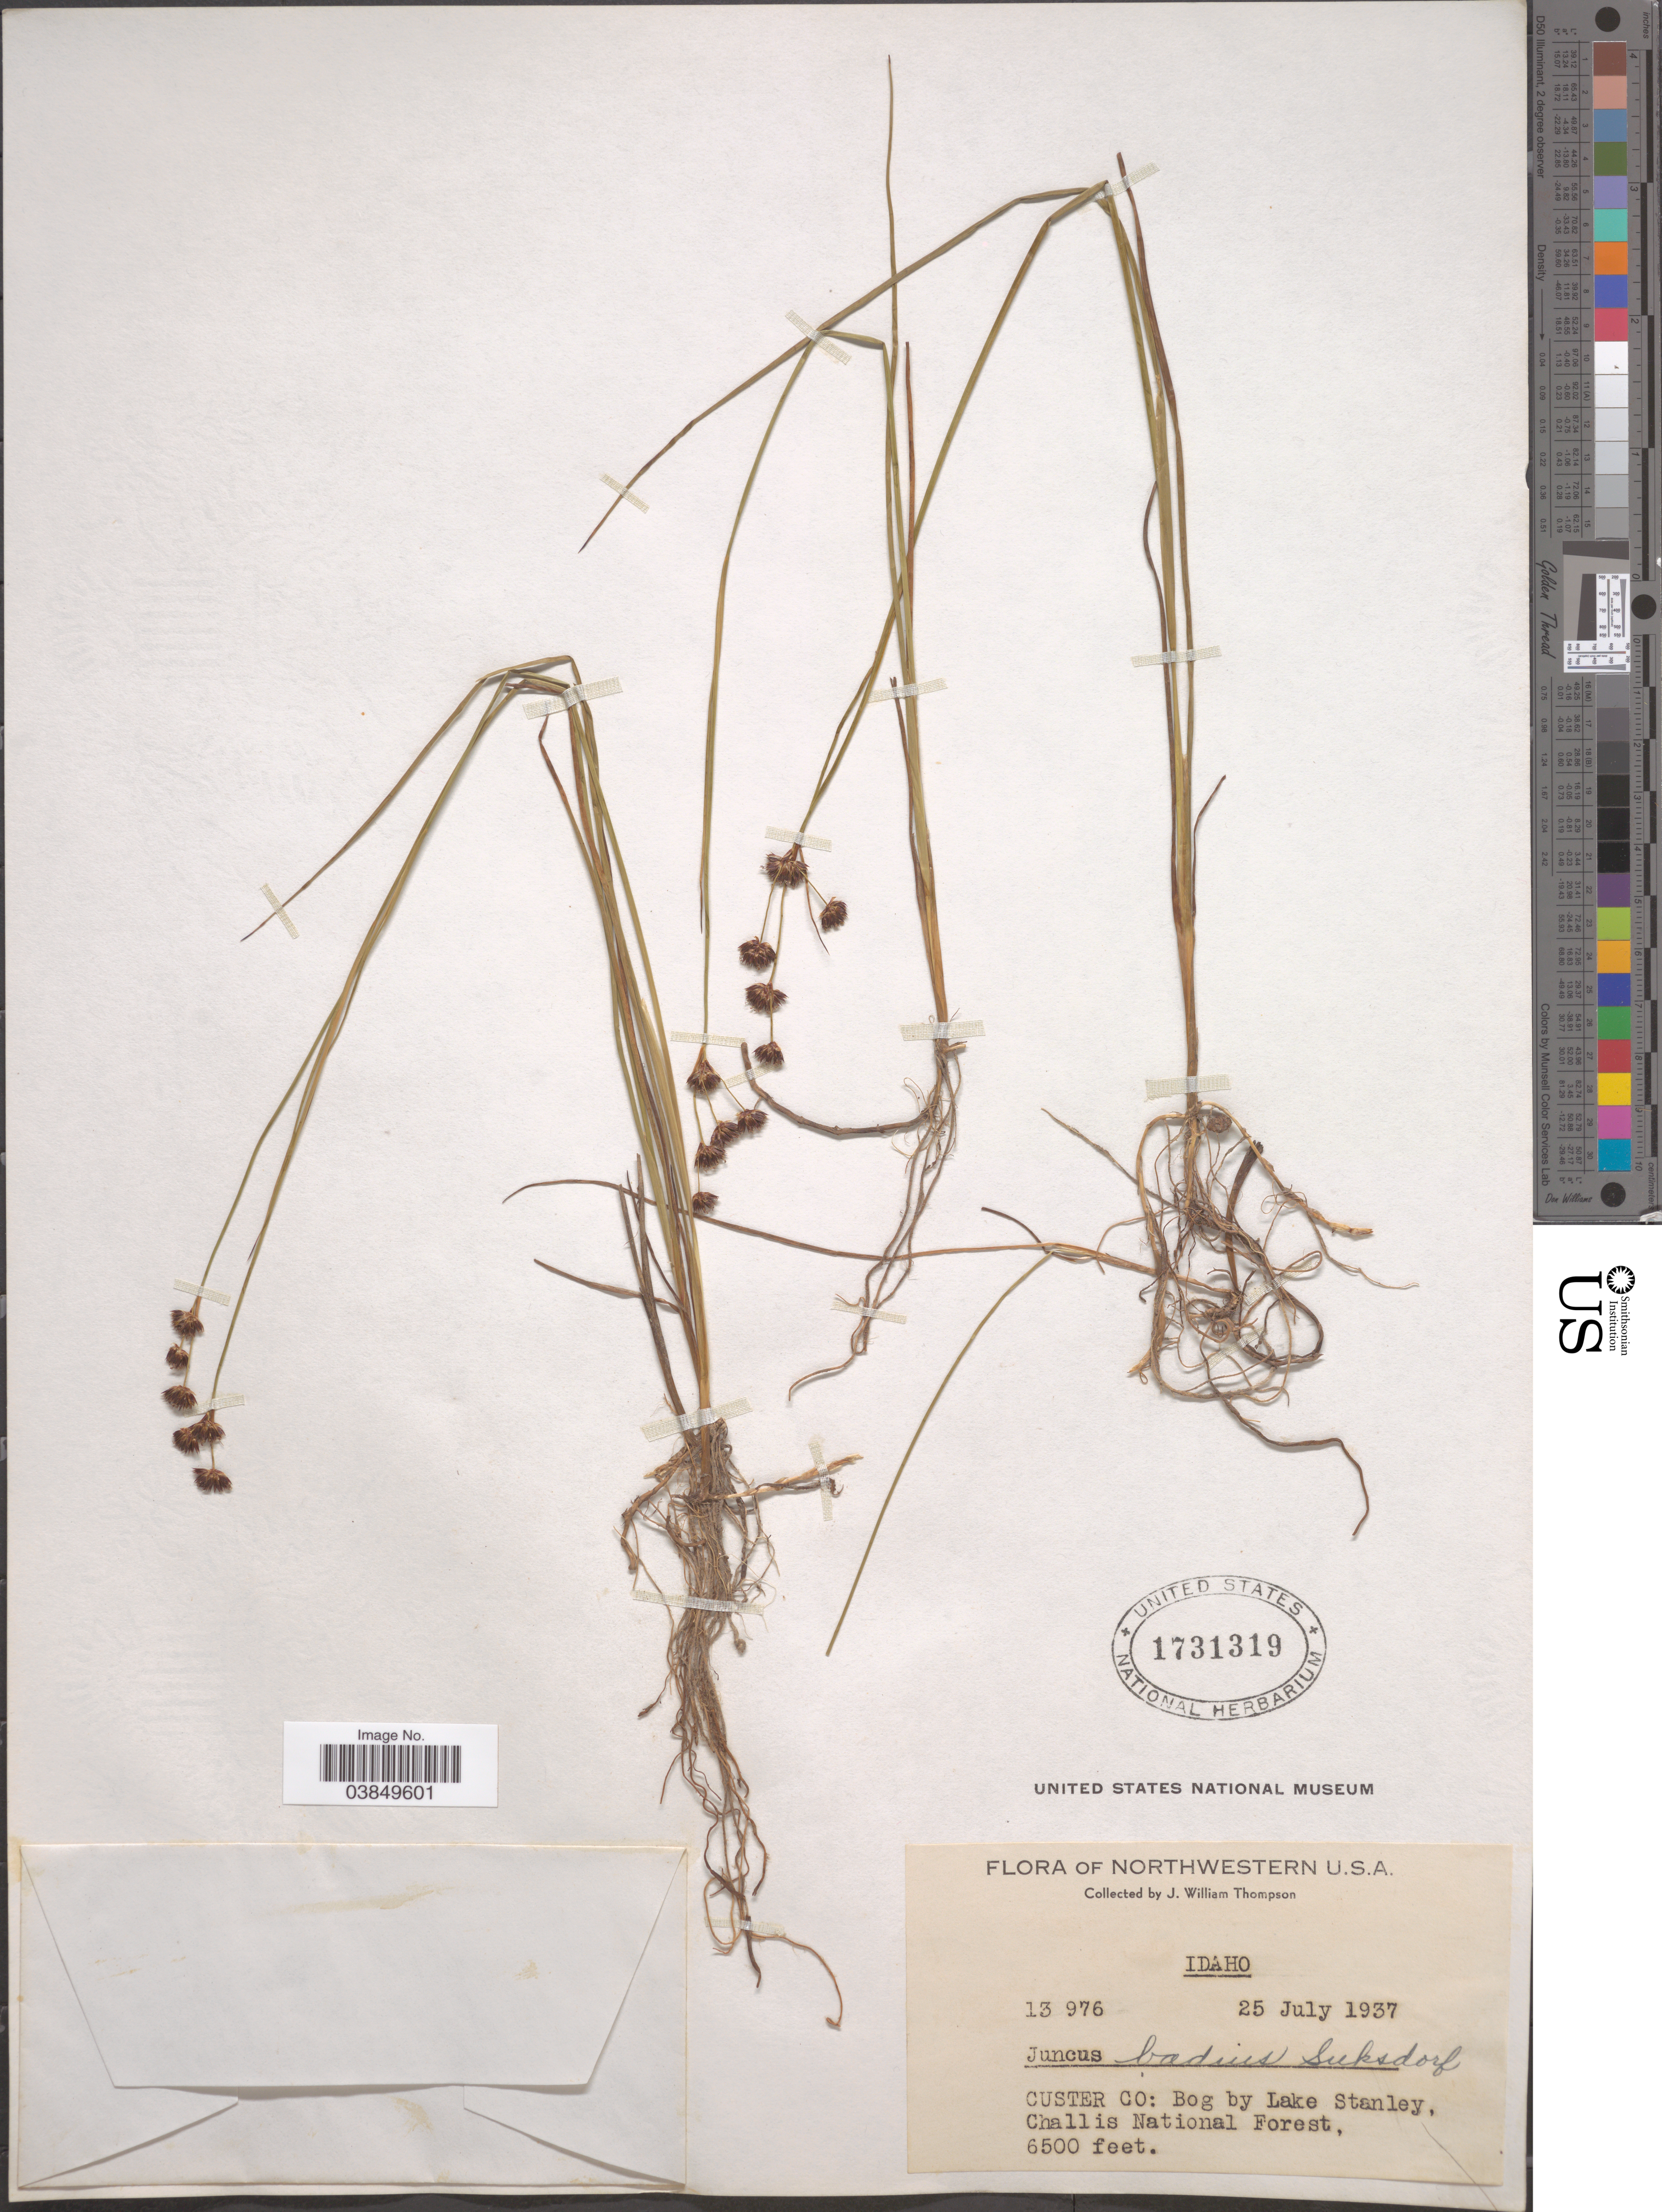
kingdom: Plantae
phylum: Tracheophyta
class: Liliopsida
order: Poales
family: Juncaceae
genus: Juncus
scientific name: Juncus badius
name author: Suksd.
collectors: J. W. Thompson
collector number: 13976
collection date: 1937-07-25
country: United States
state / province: Idaho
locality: Northwestern U.S.A. Custer Co: Bog by Lake Stanley, Challis National Forest.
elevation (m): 1981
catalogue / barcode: US 1731319